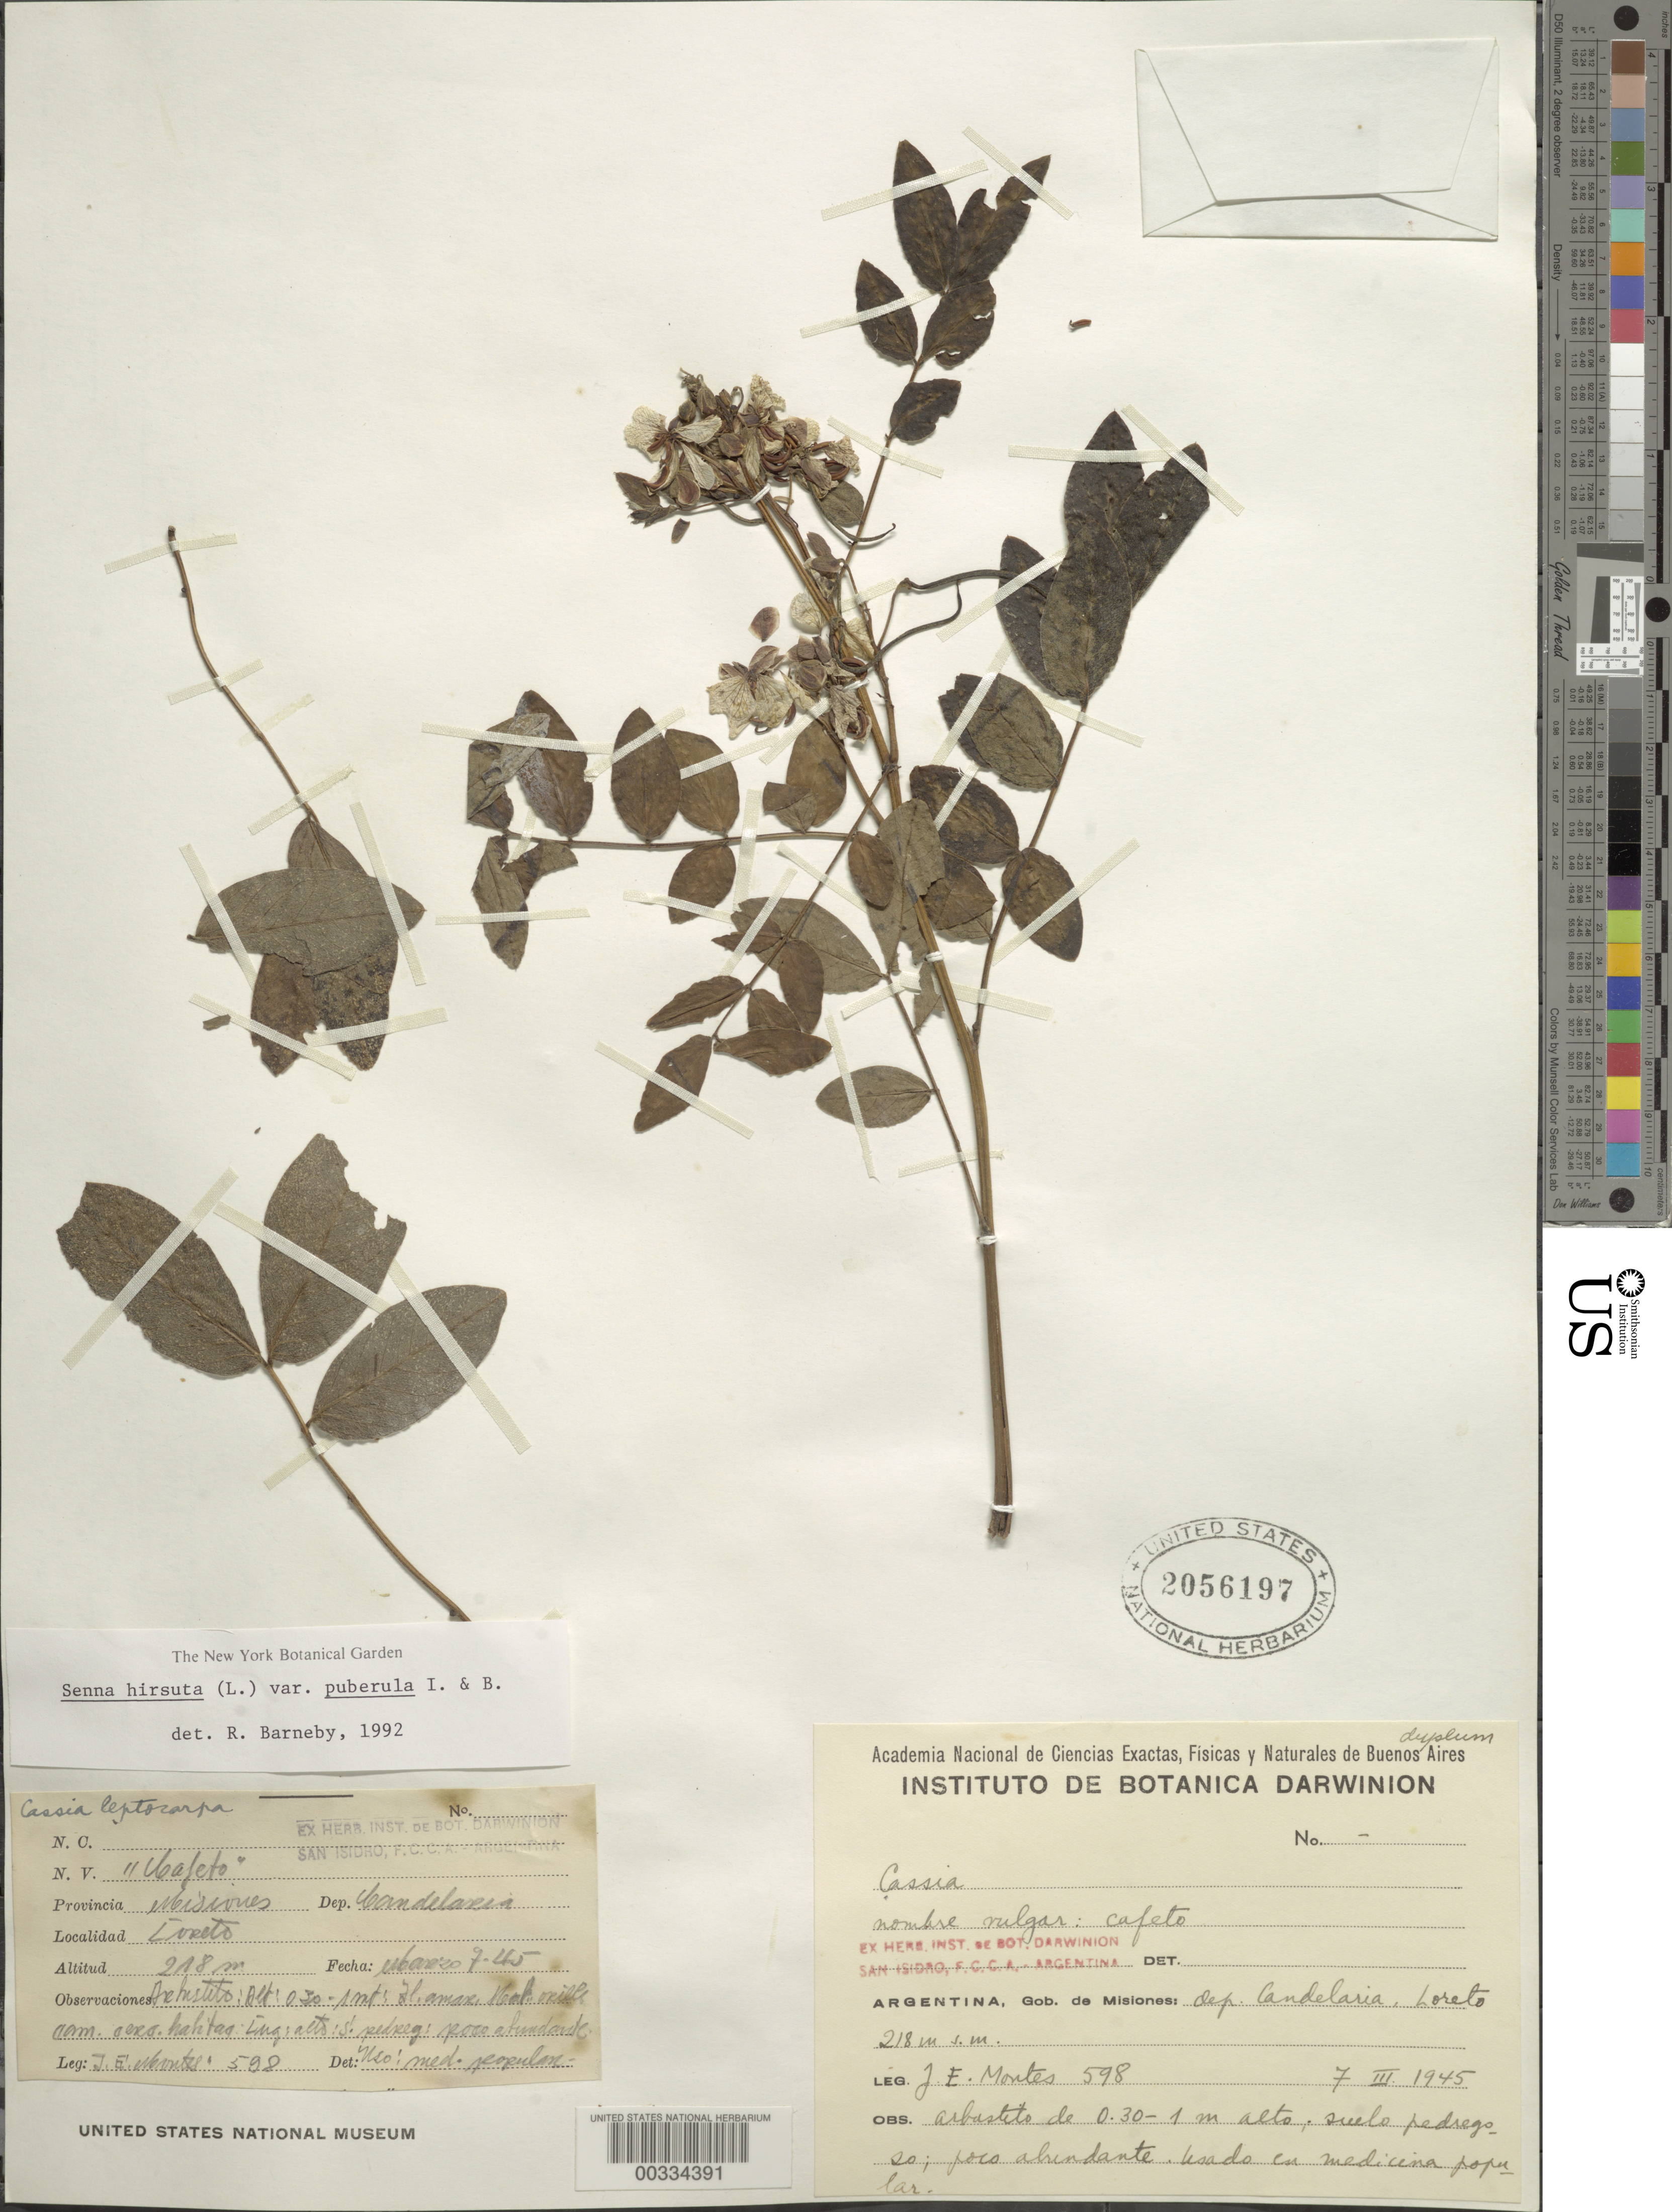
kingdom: Plantae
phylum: Tracheophyta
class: Magnoliopsida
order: Fabales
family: Fabaceae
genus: Senna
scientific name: Senna hirsuta var. puberula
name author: H.S. Irwin & Barneby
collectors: J. E. Montes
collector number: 598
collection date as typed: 07 Mar 1945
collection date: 1945-03-07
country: Argentina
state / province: Misiones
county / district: Candelaria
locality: Loreto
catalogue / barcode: US 2056197